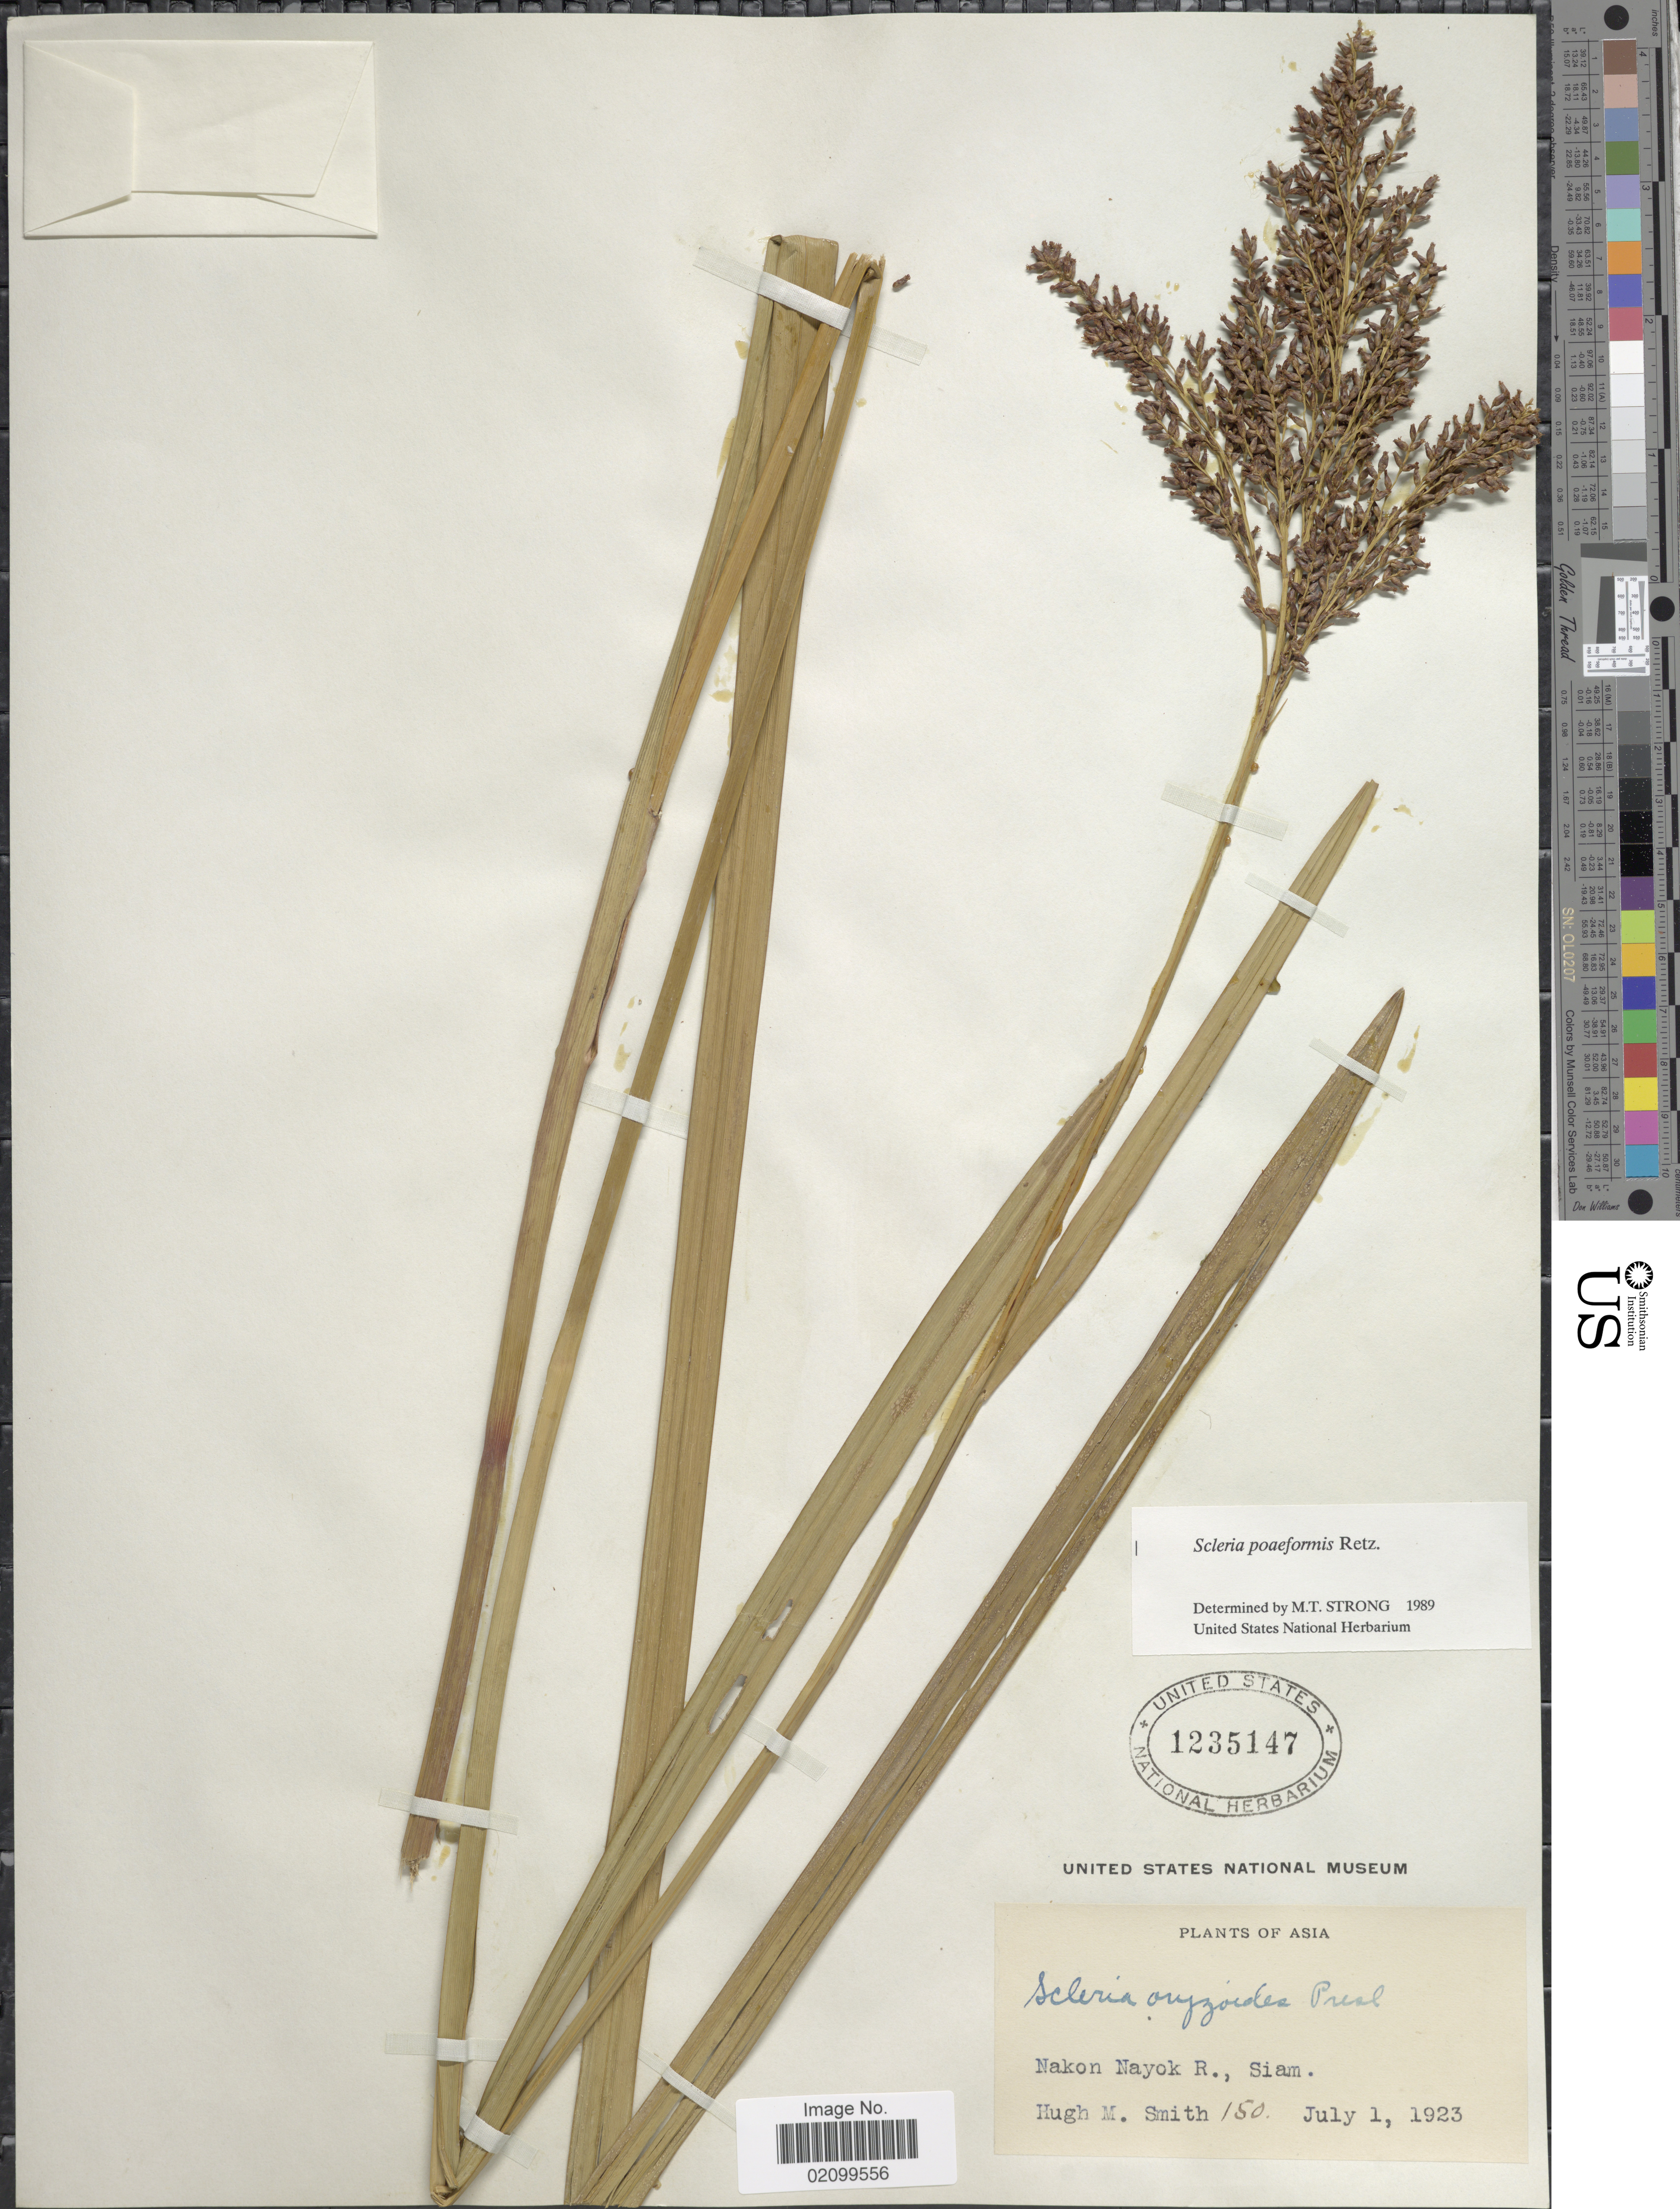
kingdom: Plantae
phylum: Tracheophyta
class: Liliopsida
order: Poales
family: Cyperaceae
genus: Scleria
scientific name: Scleria poiformis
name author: Retz.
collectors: H. M. Smith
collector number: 150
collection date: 1923-07-01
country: Thailand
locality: Nakon Nayok R., Siam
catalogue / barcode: US 1235147